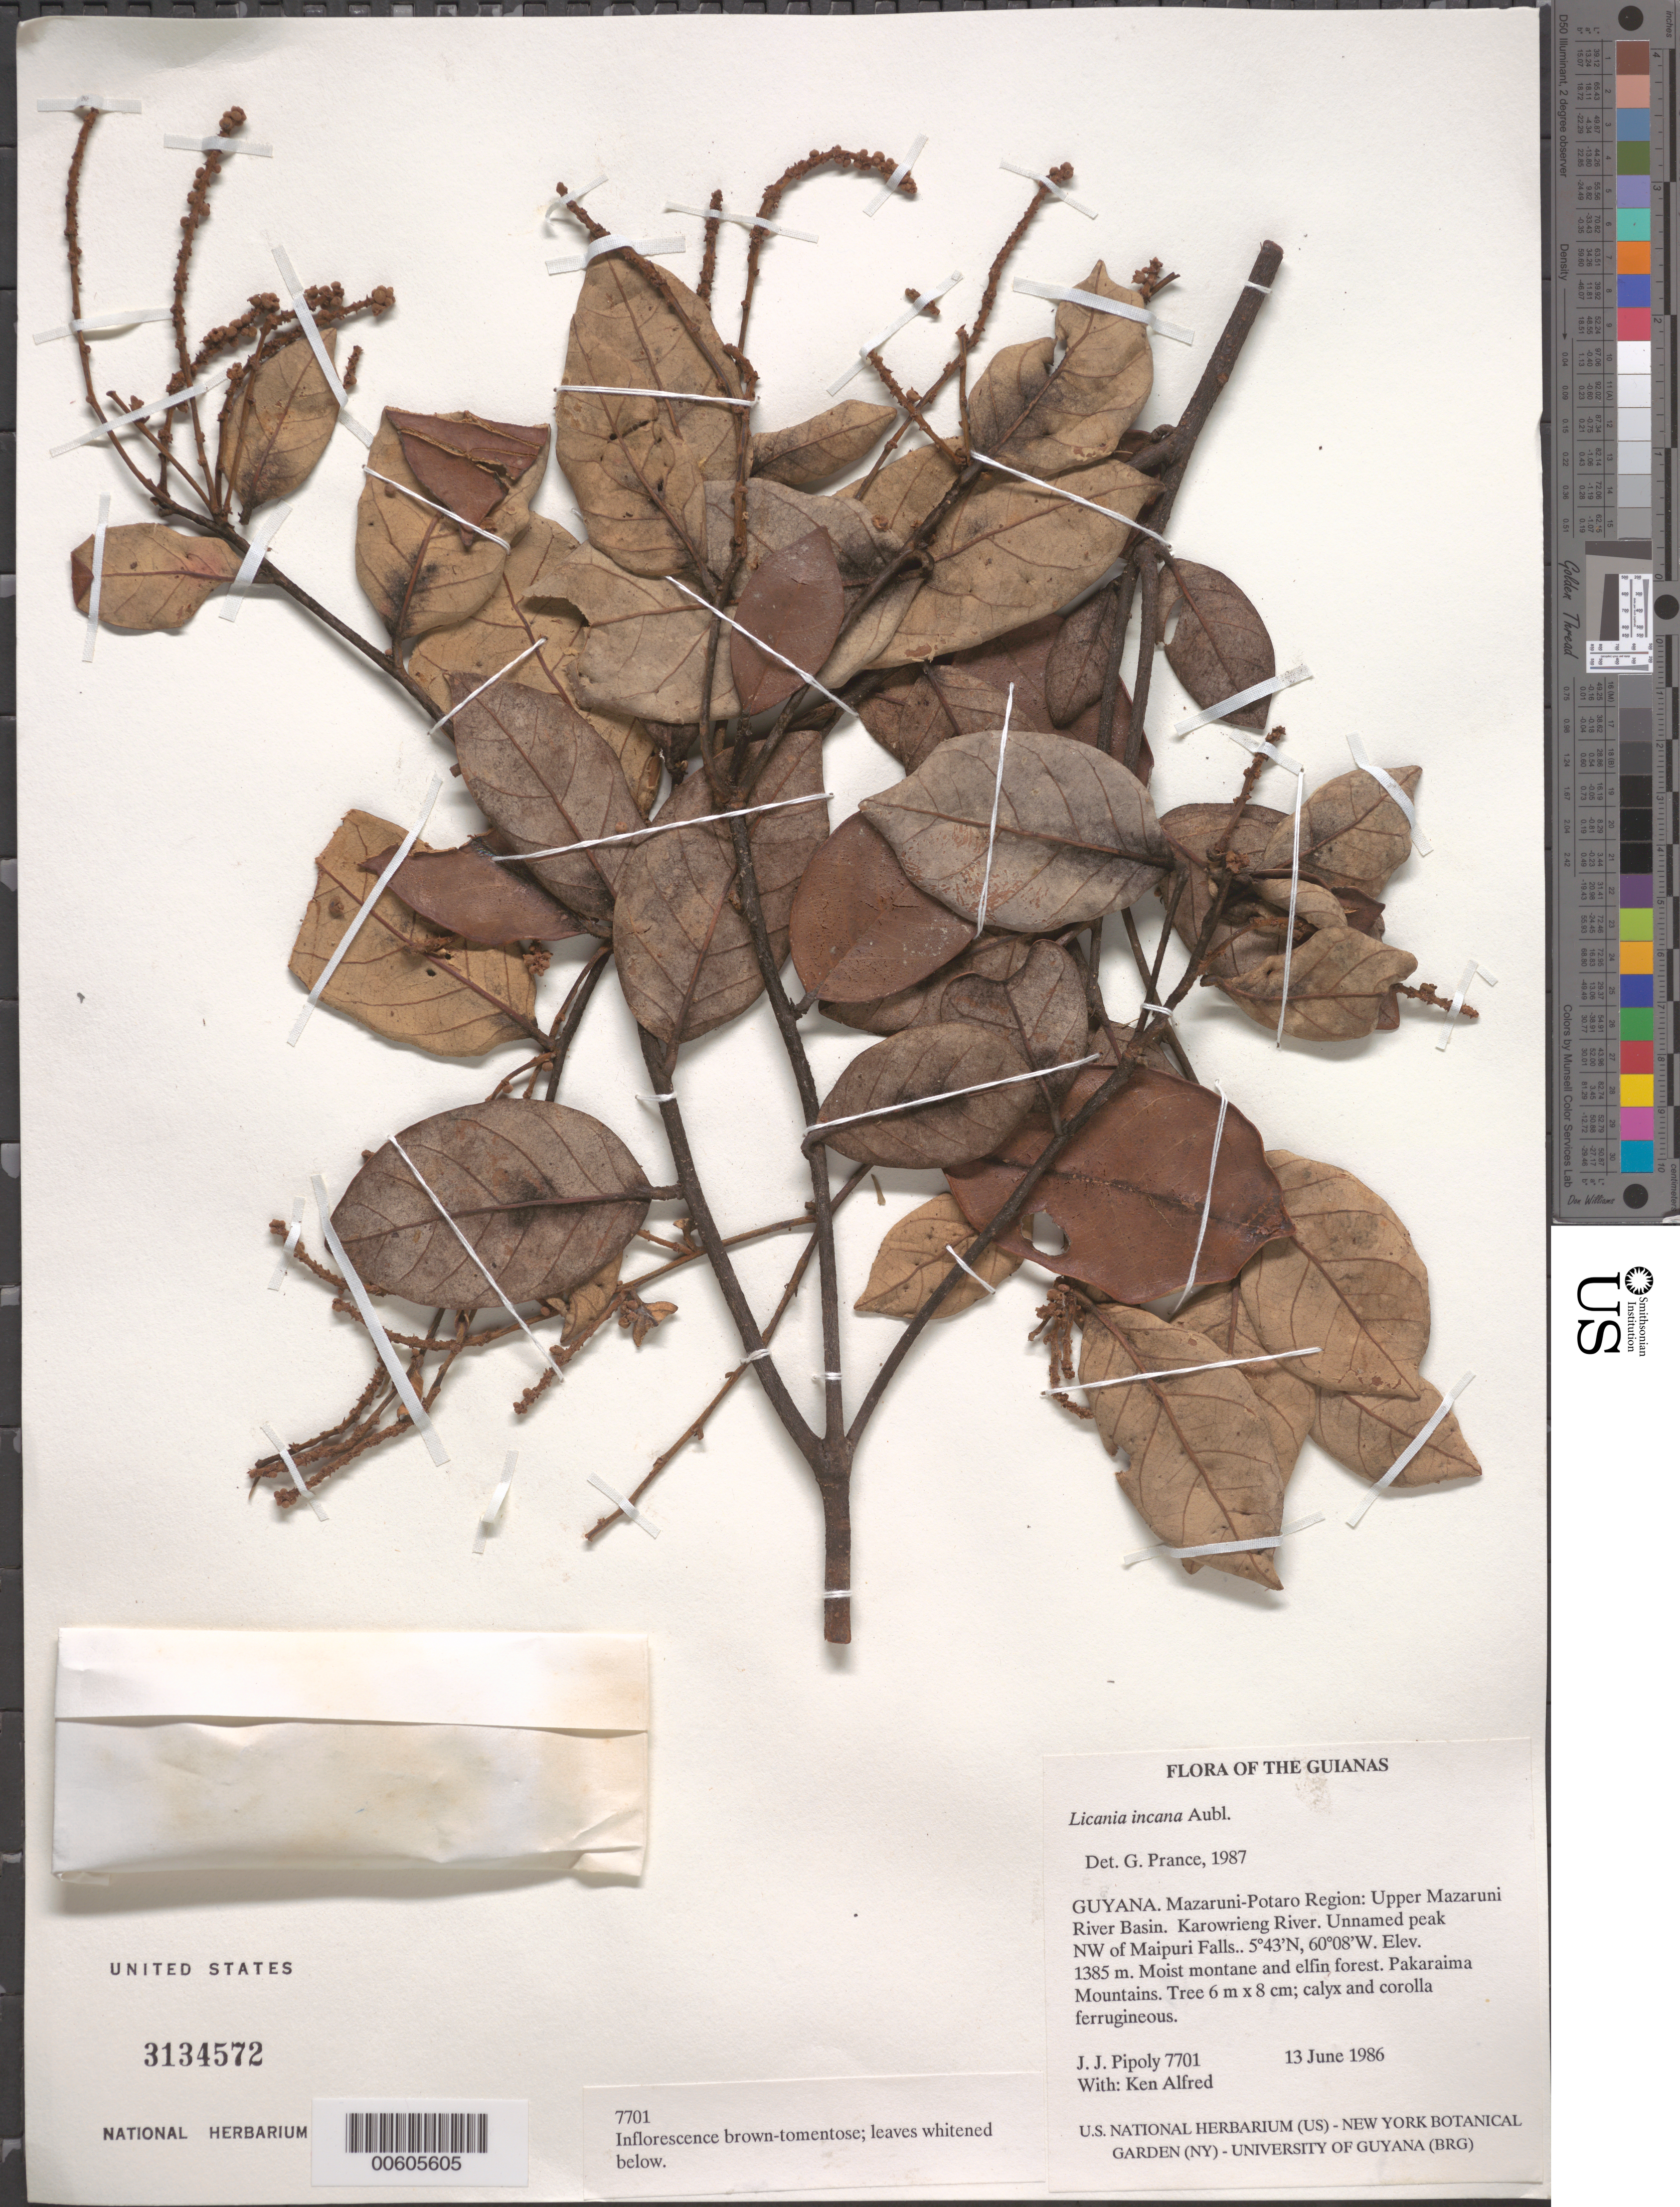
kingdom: Plantae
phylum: Tracheophyta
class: Magnoliopsida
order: Malpighiales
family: Chrysobalanaceae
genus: Licania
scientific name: Licania incana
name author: Aubl.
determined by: Prance, G. T.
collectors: J. J. Pipoly & K. Alfred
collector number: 7701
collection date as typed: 13 June 1986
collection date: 1986-06-13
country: Guyana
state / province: Cuyuni-Mazaruni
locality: Pakaraima Mts. Upper Mazaruni River Basin. Karowrieng River. Unnamed peak NW of Maipuri Falls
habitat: Moist montane and elfin forest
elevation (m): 1385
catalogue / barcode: US 3134572